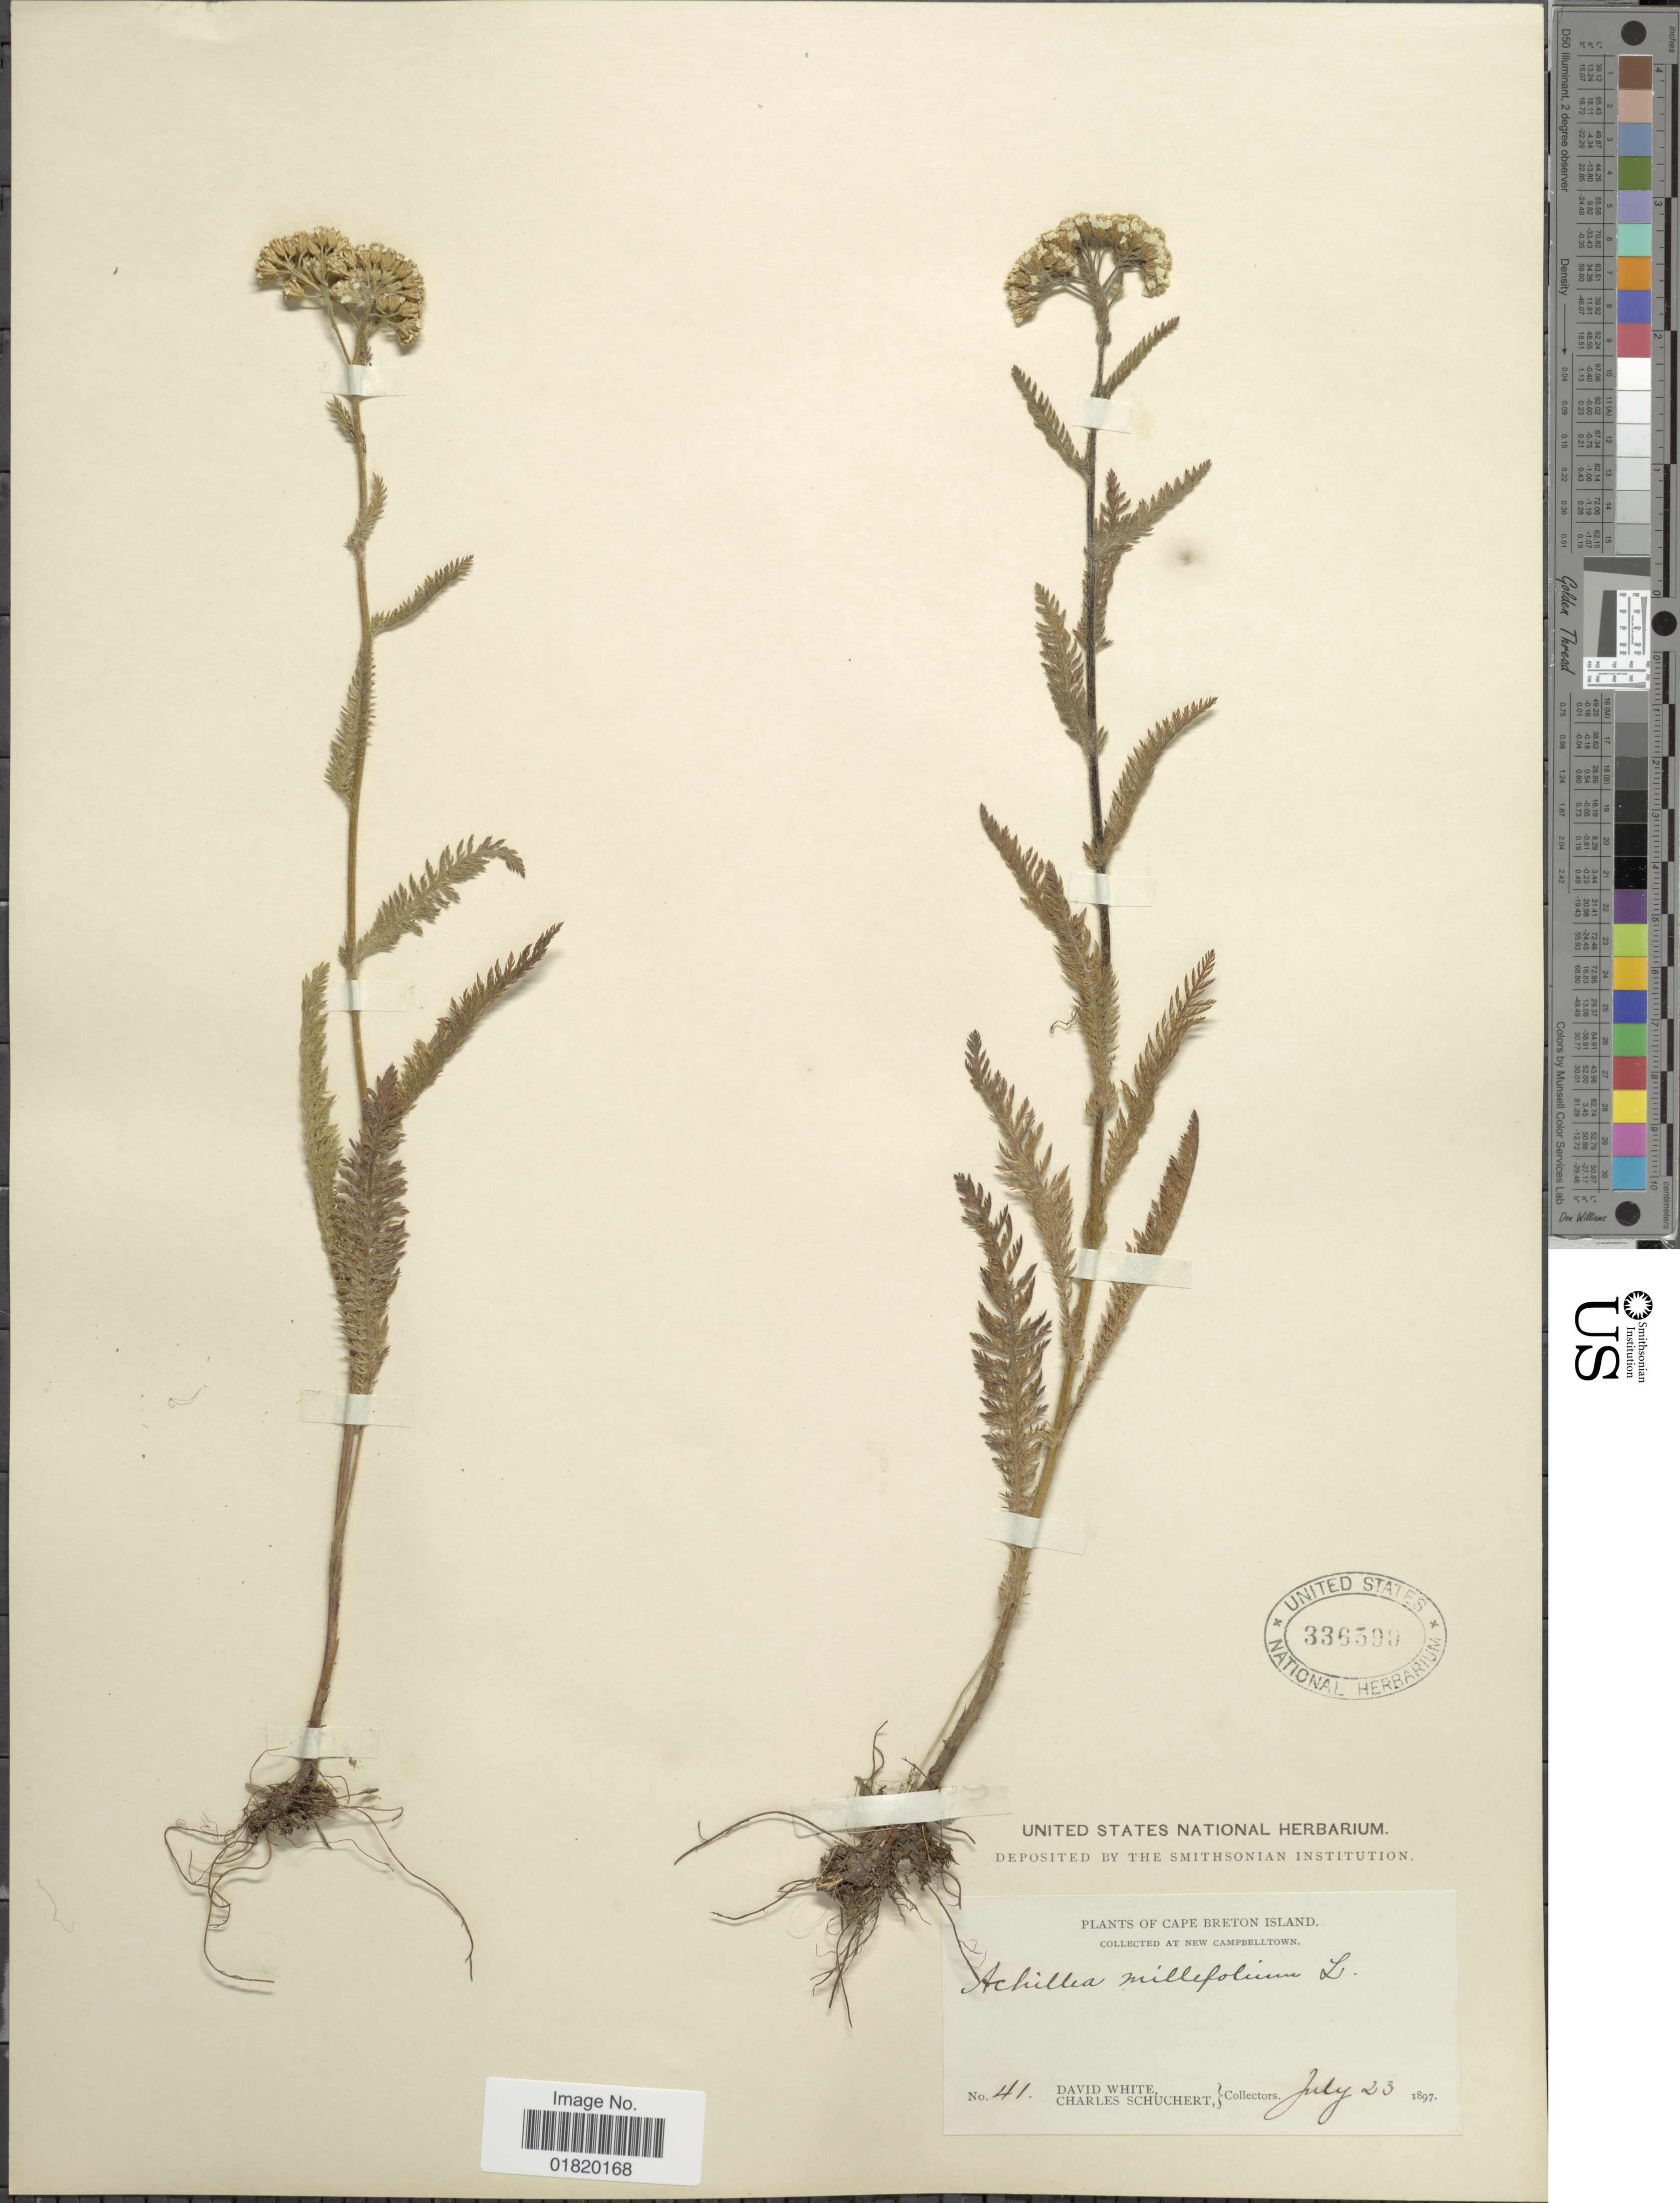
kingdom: Plantae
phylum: Tracheophyta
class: Magnoliopsida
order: Asterales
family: Asteraceae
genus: Achillea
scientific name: Achillea millefolium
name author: L.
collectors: D. White & C. Schuchert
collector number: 41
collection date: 1897-07-23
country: Canada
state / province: Nova Scotia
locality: Cape Breton Island. New Campbelltown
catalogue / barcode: US 336590